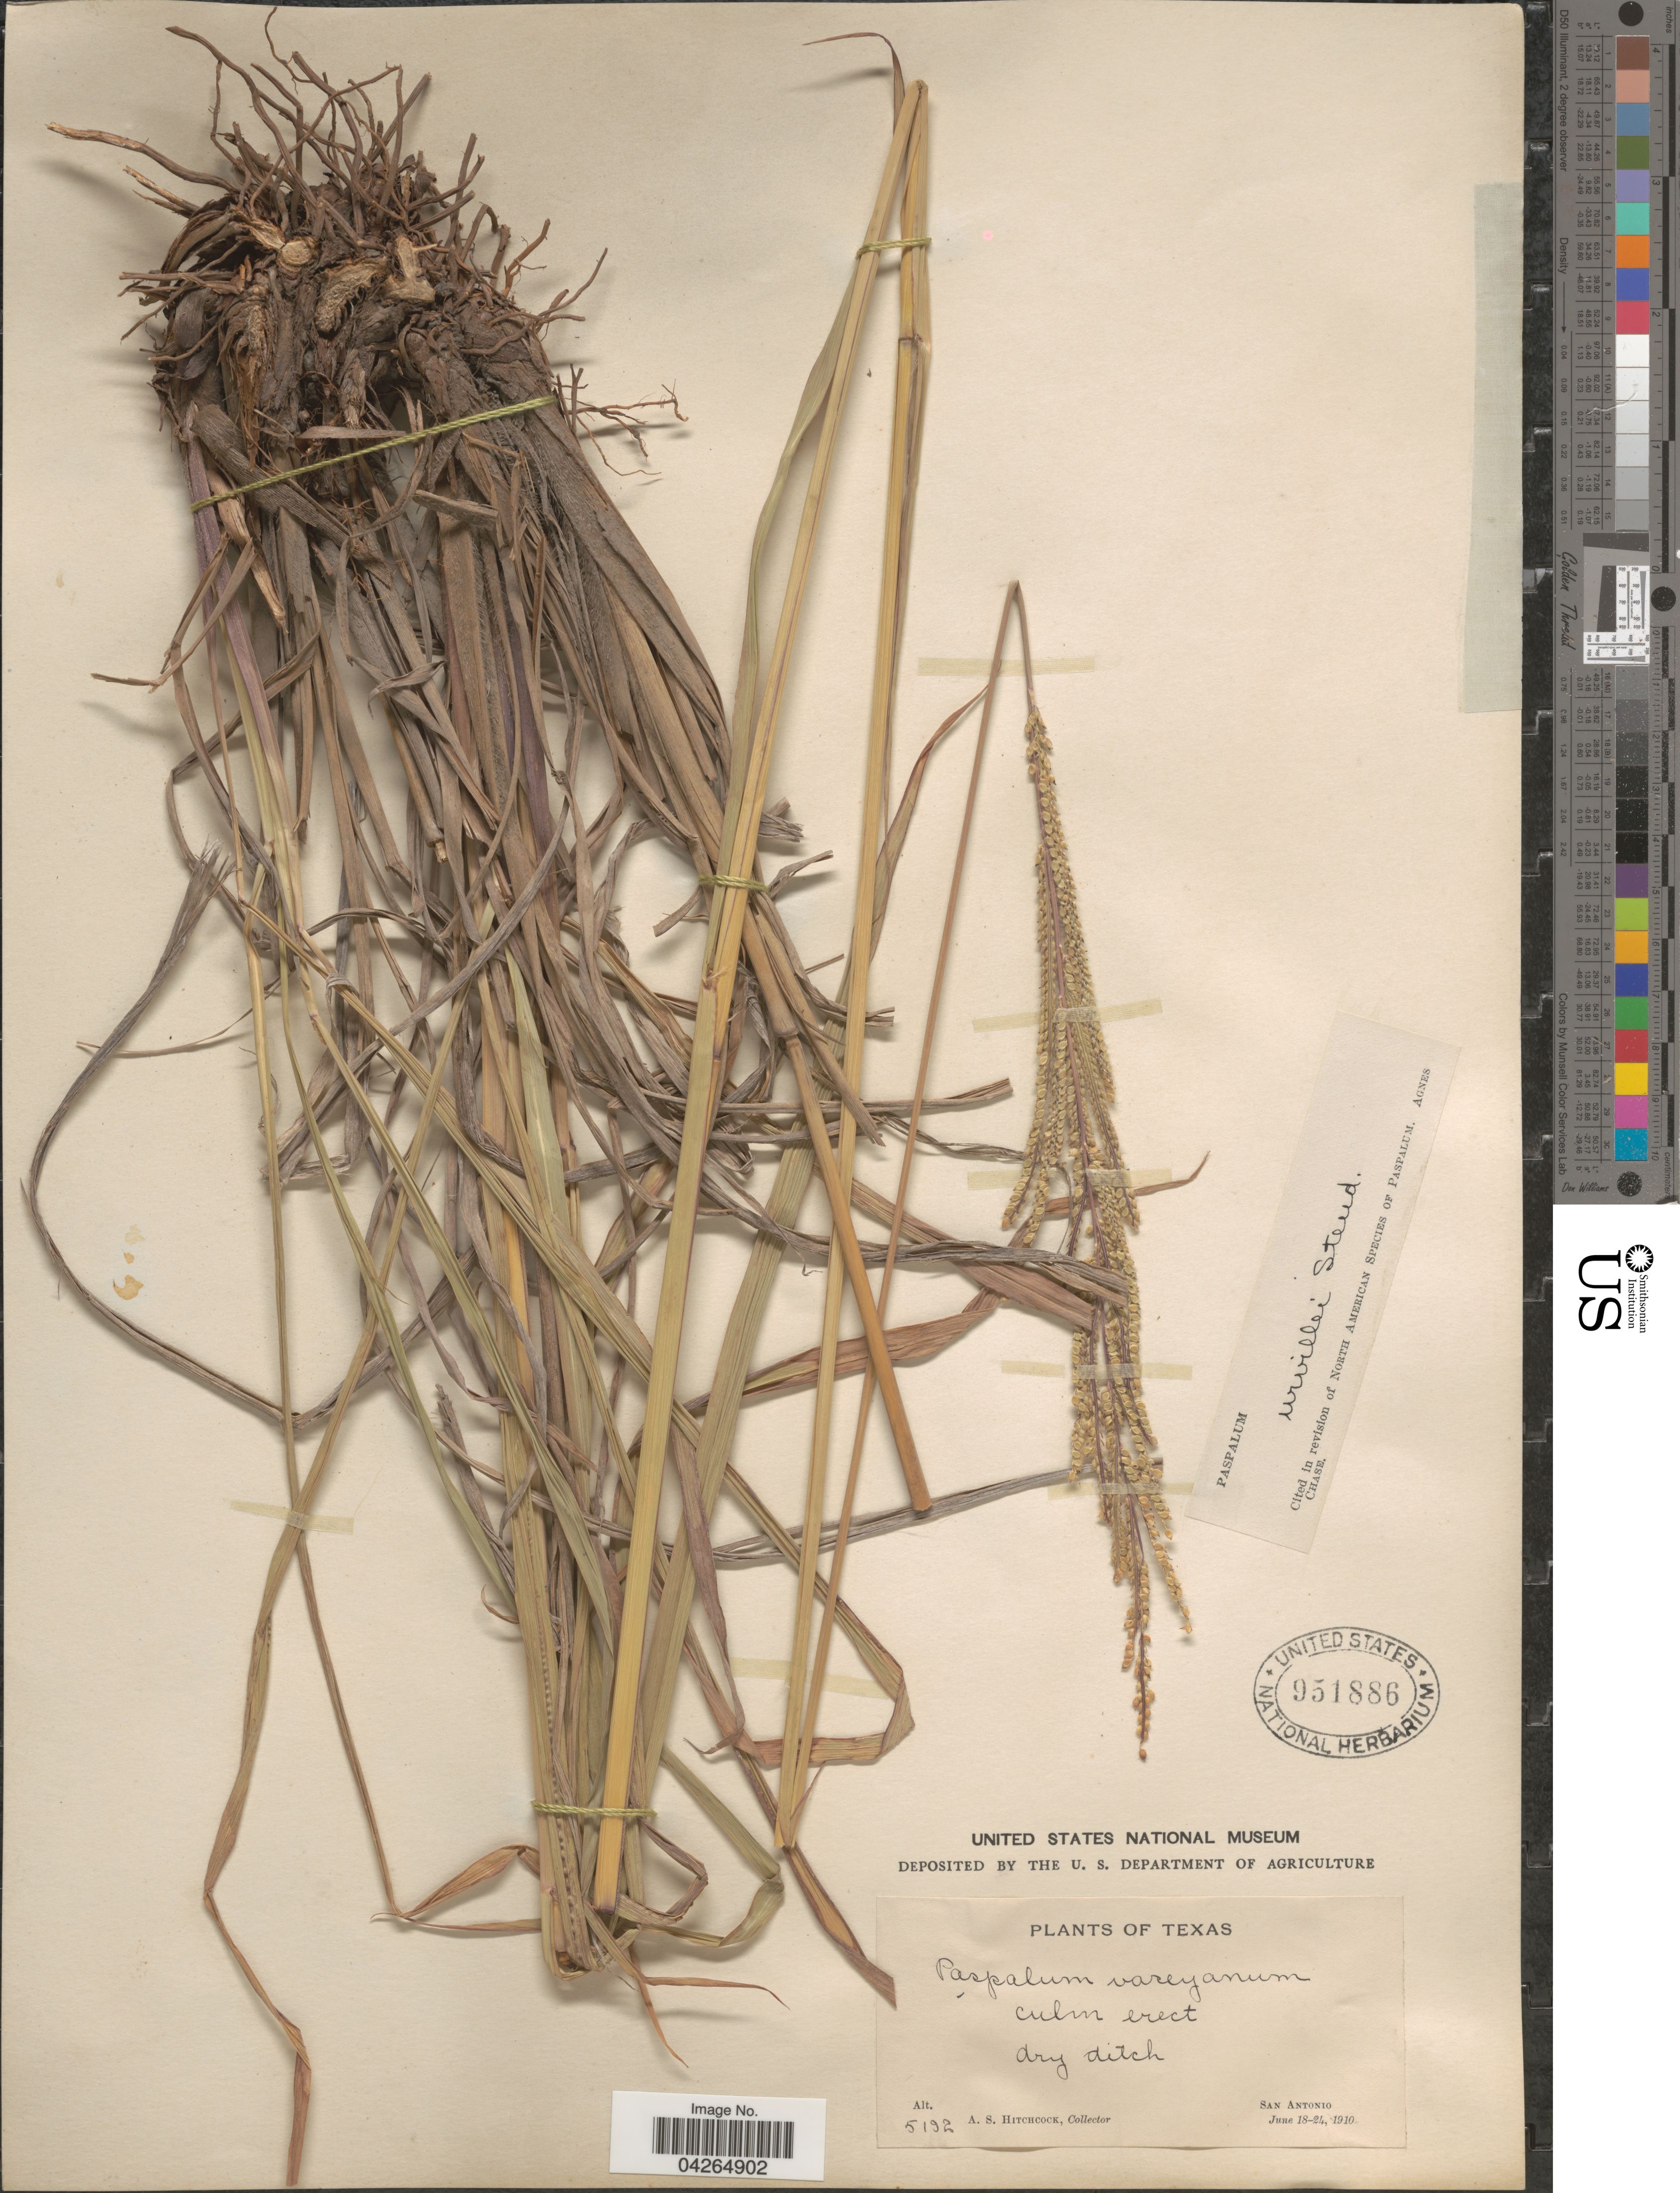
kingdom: Plantae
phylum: Tracheophyta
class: Liliopsida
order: Poales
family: Poaceae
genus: Paspalum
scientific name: Paspalum urvillei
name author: Steud.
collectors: A. S. Hitchcock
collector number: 5192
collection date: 1910-06-18/1910-06-24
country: United States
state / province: Texas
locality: San Antonio.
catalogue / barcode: US 951886